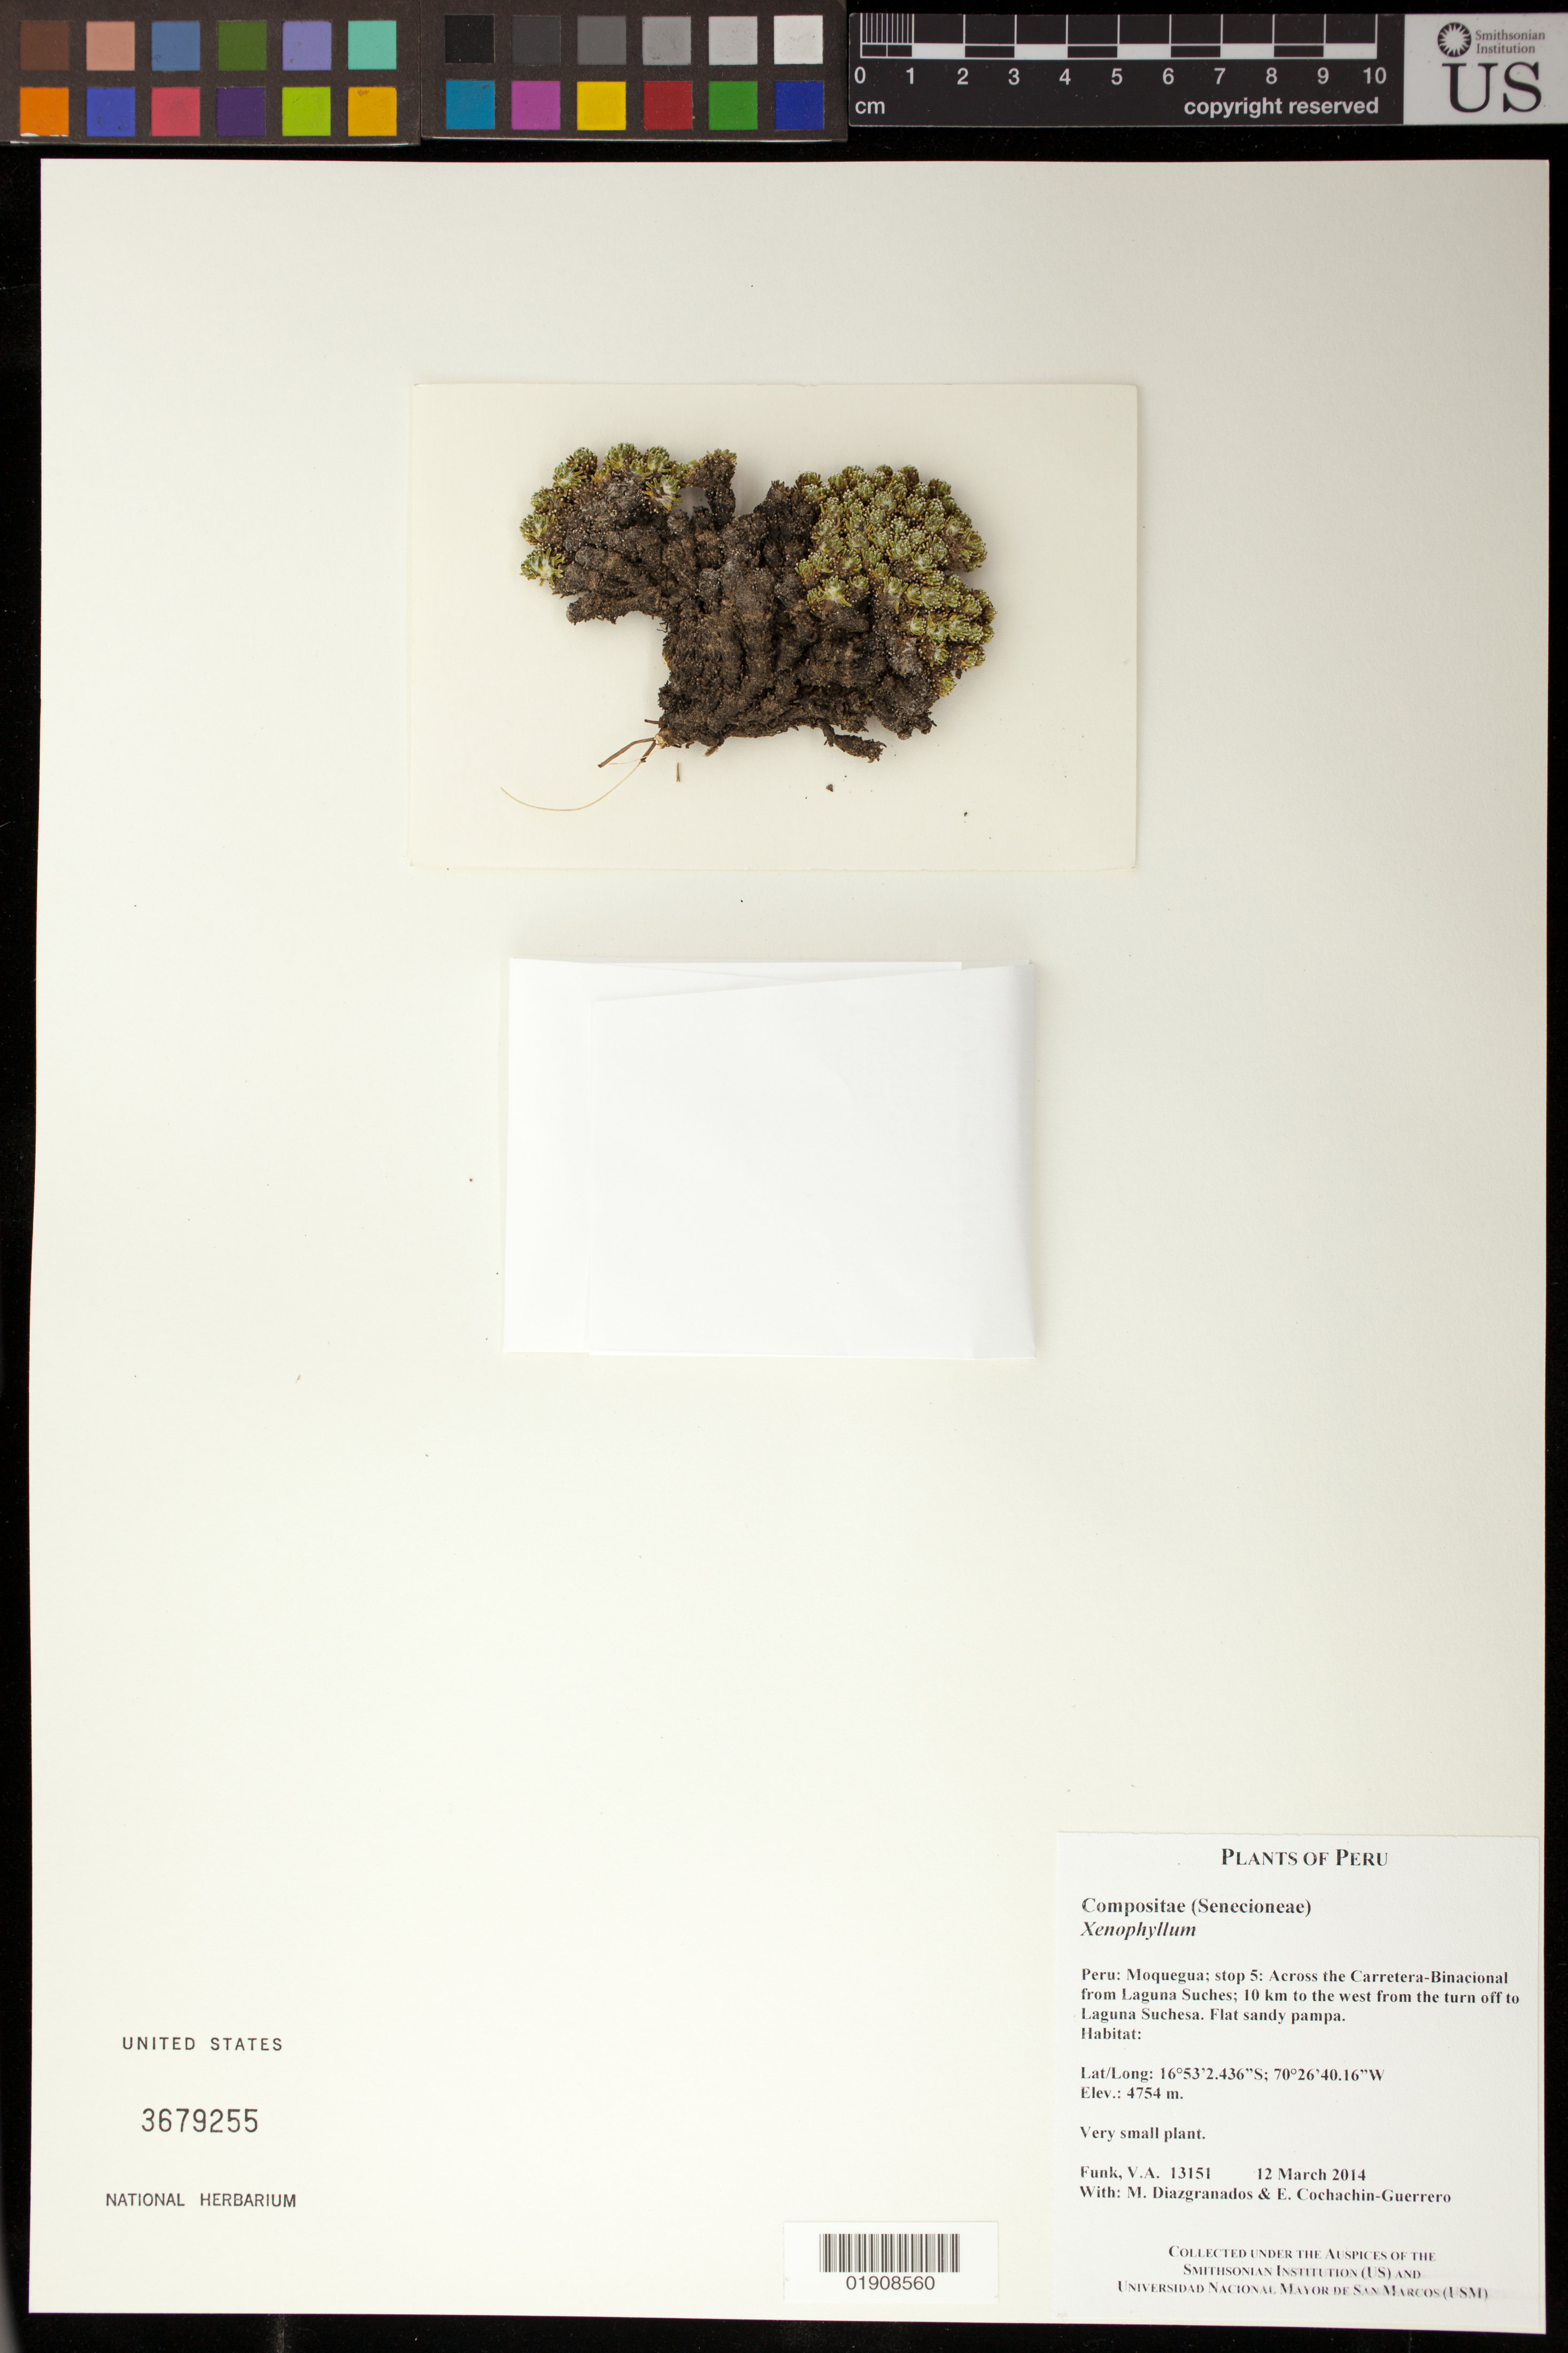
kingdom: Plantae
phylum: Tracheophyta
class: Magnoliopsida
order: Asterales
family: Asteraceae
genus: Xenophyllum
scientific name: Xenophyllum sp.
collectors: M. Diazgranados C. & E. Cochachin Guerrero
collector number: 13151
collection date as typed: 12 March 2014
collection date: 2014-03-12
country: Peru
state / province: Moquegua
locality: Across the Carretera-Binacional from Laguna Suches; 10 km to the W from the turn off to Laguna Suchesa.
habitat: Flat sandy pampa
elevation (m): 4754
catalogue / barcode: US 3679255